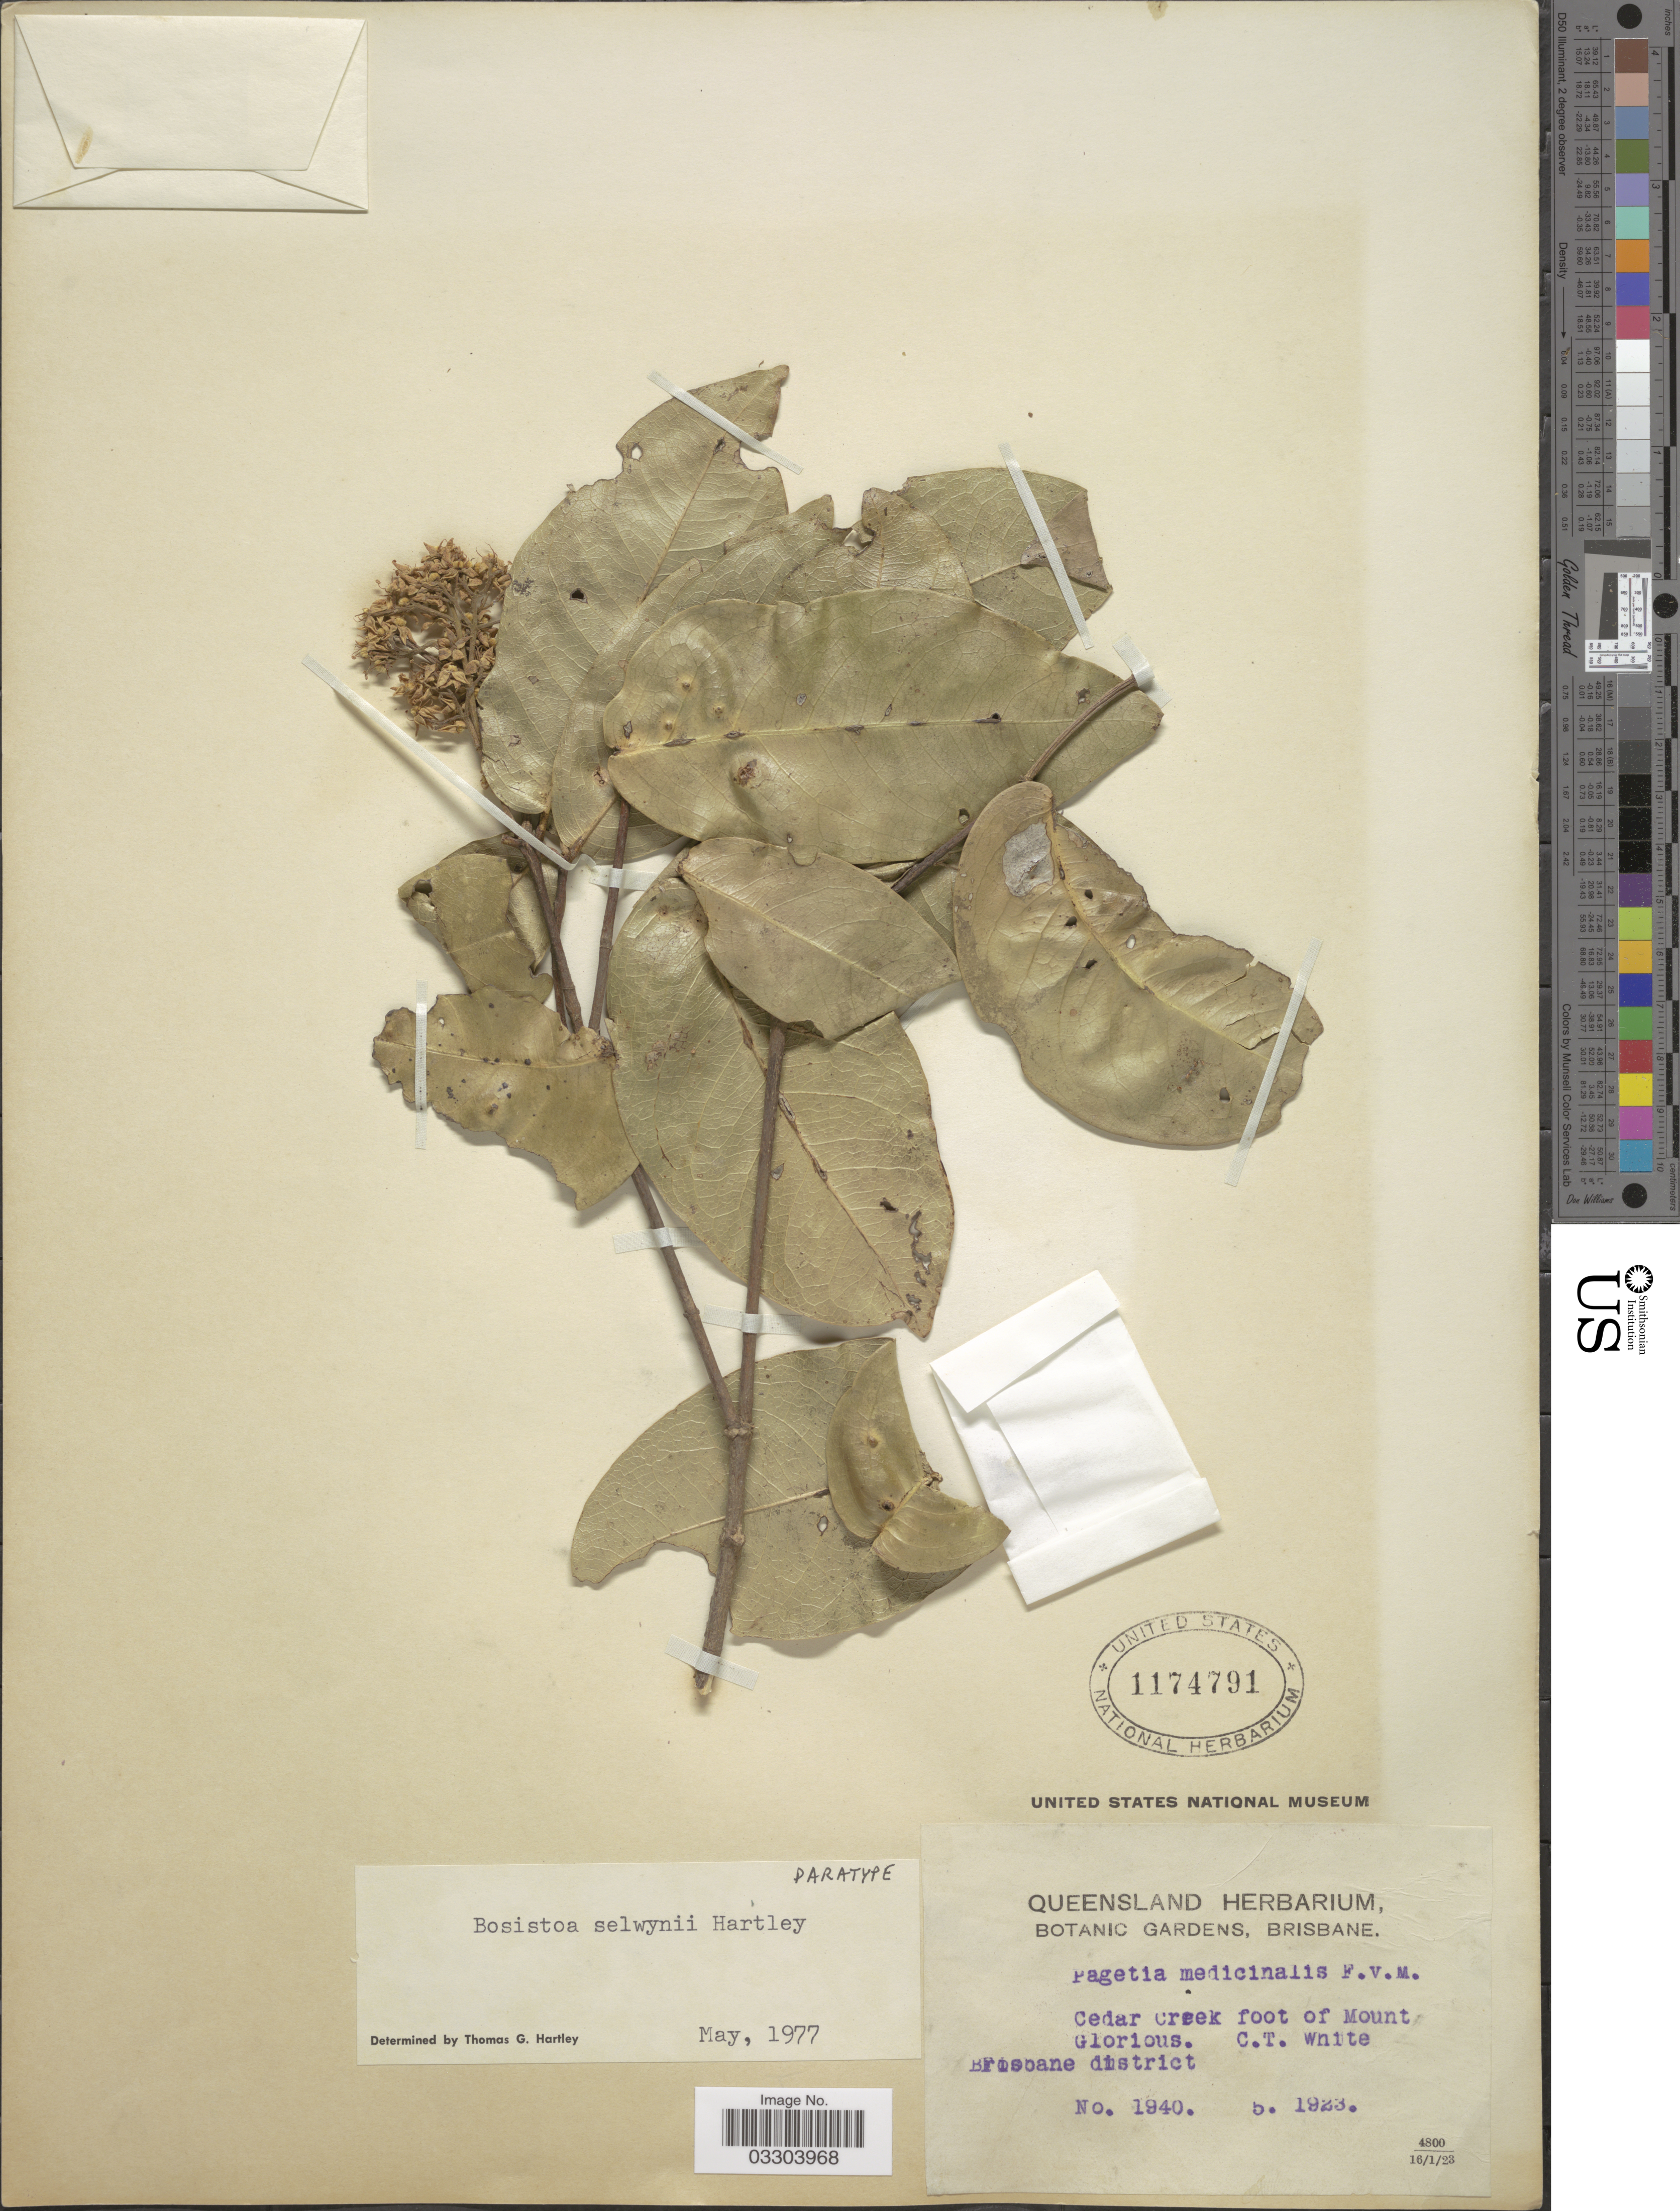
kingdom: Plantae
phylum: Tracheophyta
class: Magnoliopsida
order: Sapindales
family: Rutaceae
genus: Bosistoa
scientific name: Bosistoa selwynii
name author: T.G. Hartley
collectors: C. T. White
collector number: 1940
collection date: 1923-05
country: Australia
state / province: Queensland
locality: Cedar Creek foot of Mount Glorious.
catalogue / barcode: US 1174791